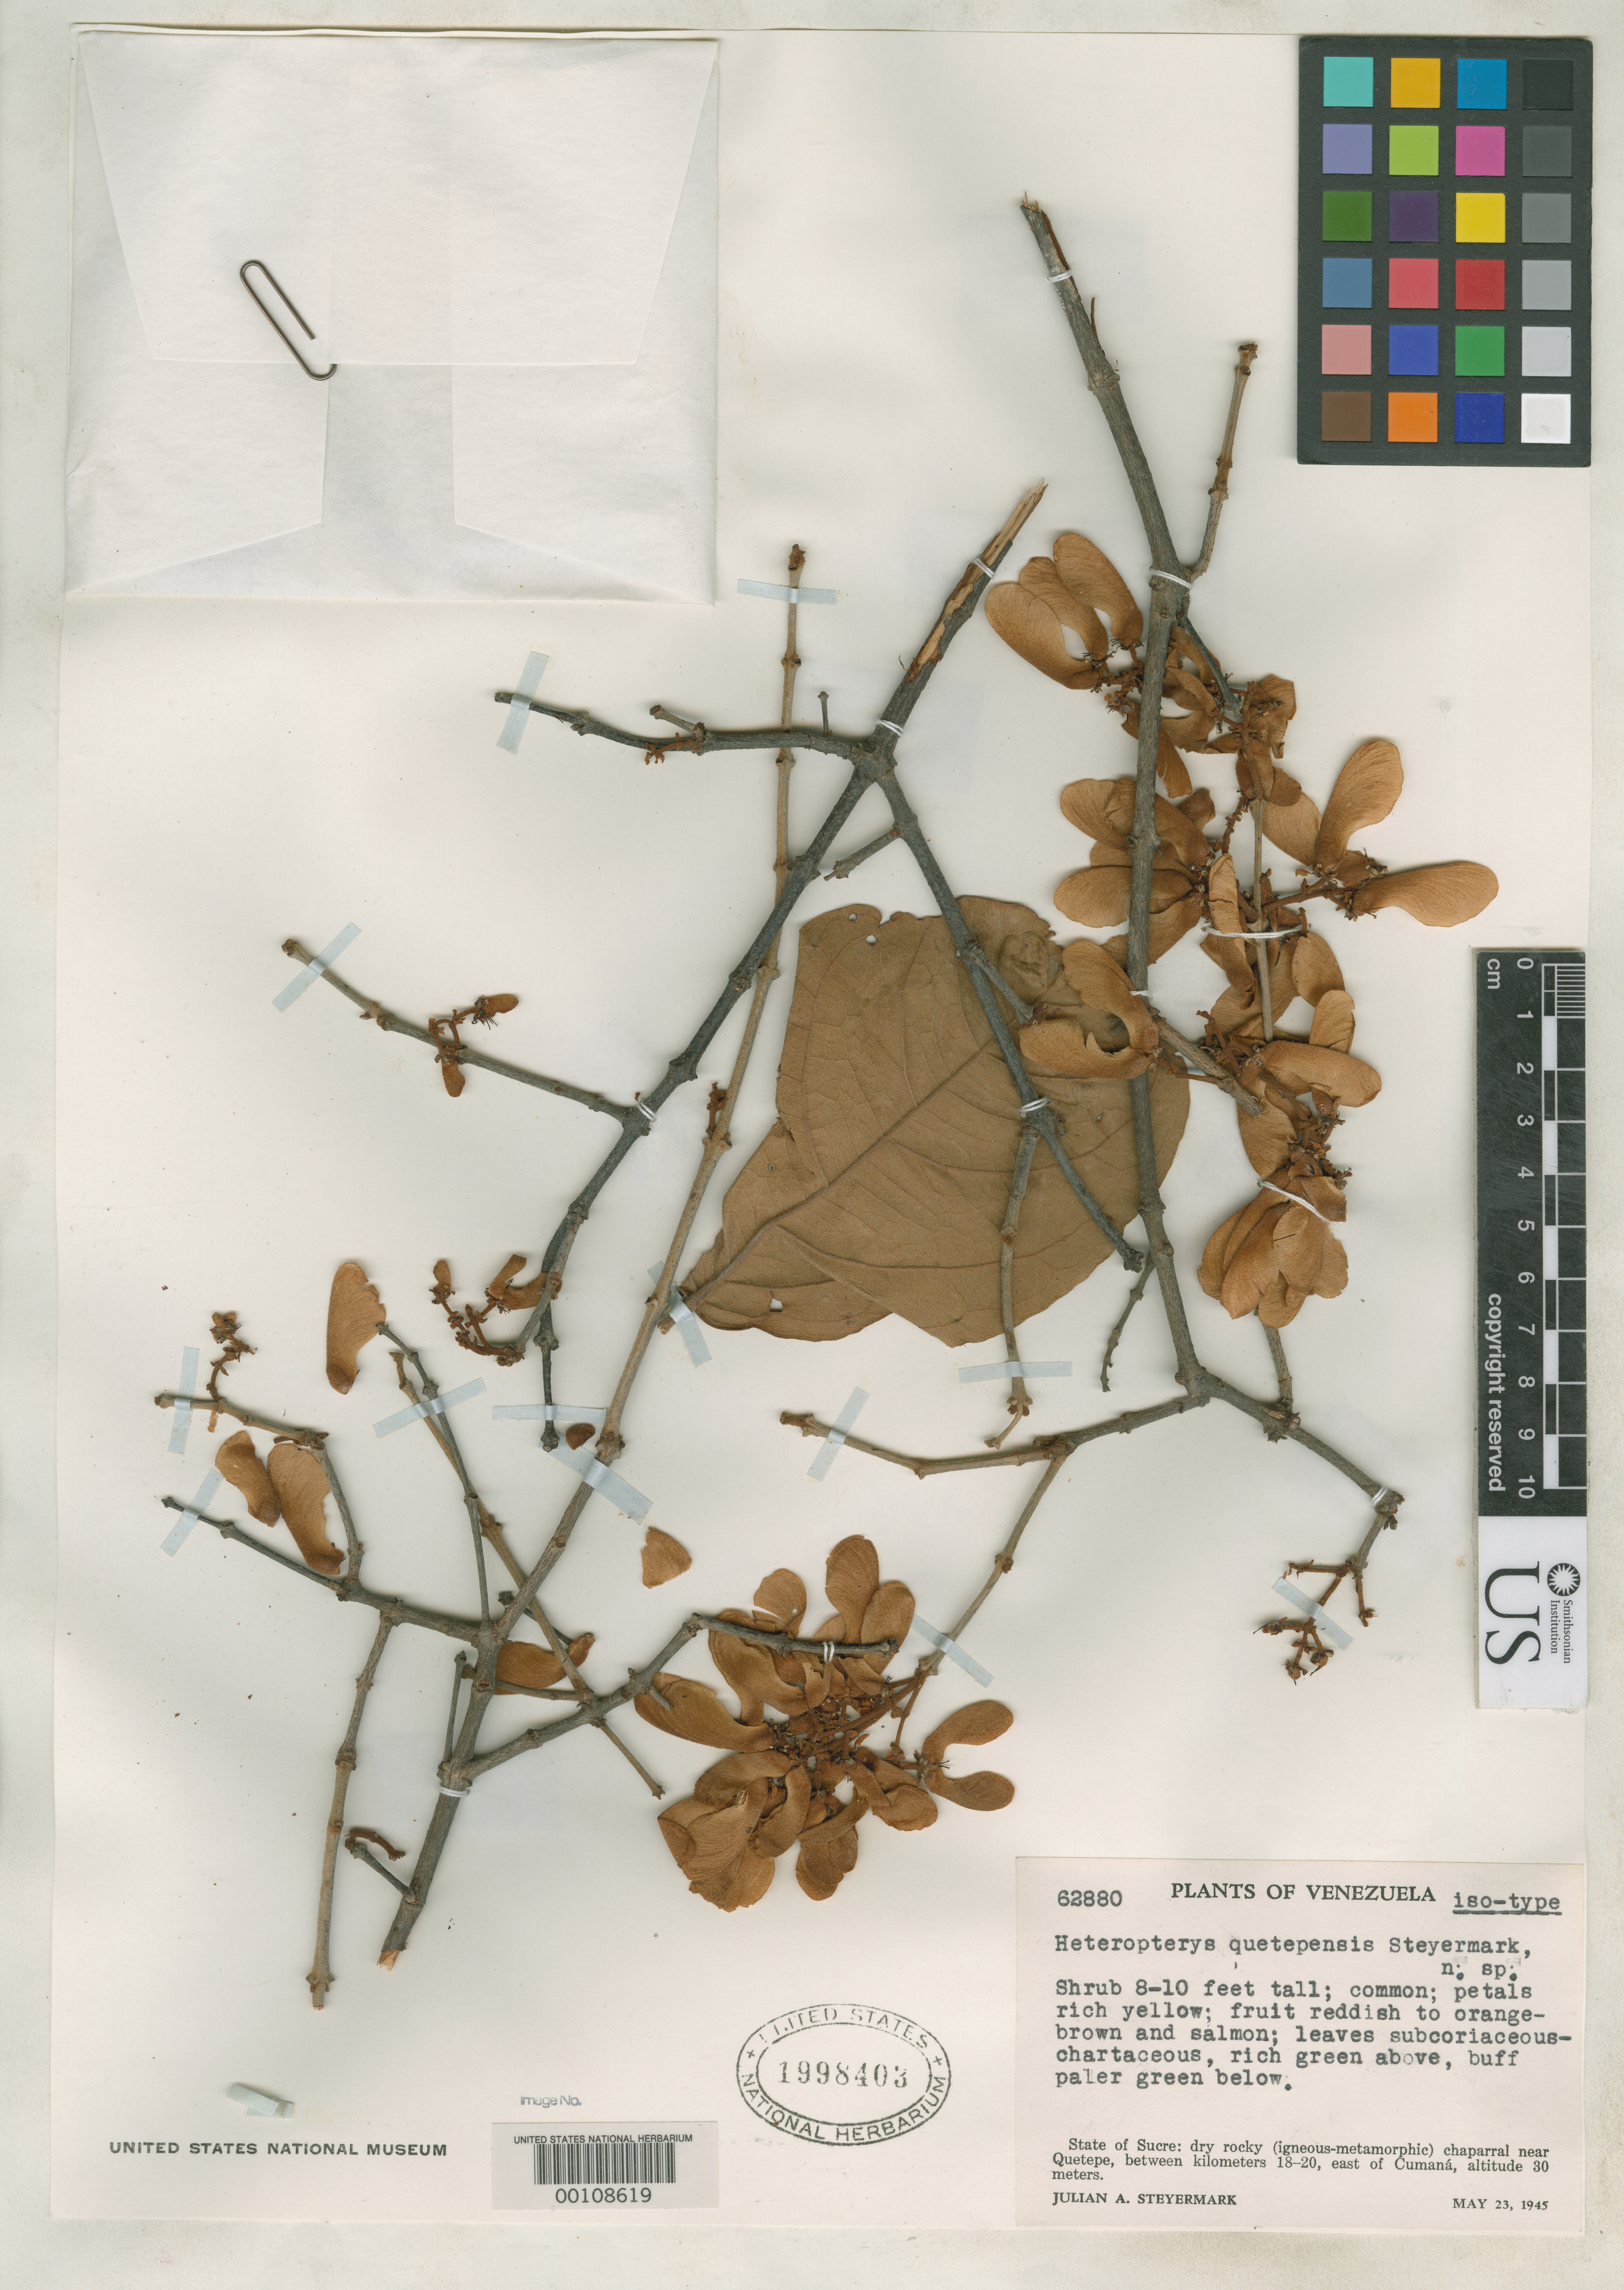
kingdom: Plantae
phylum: Tracheophyta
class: Magnoliopsida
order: Malpighiales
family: Malpighiaceae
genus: Heteropterys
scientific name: Heteropterys quetepensis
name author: Steyerm.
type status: Isotype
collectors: J. Steyermark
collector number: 62880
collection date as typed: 23 May 1945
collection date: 1945-05-23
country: Venezuela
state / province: Sucre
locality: East of Cumana, near Quetepe.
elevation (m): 30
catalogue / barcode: US 1998403